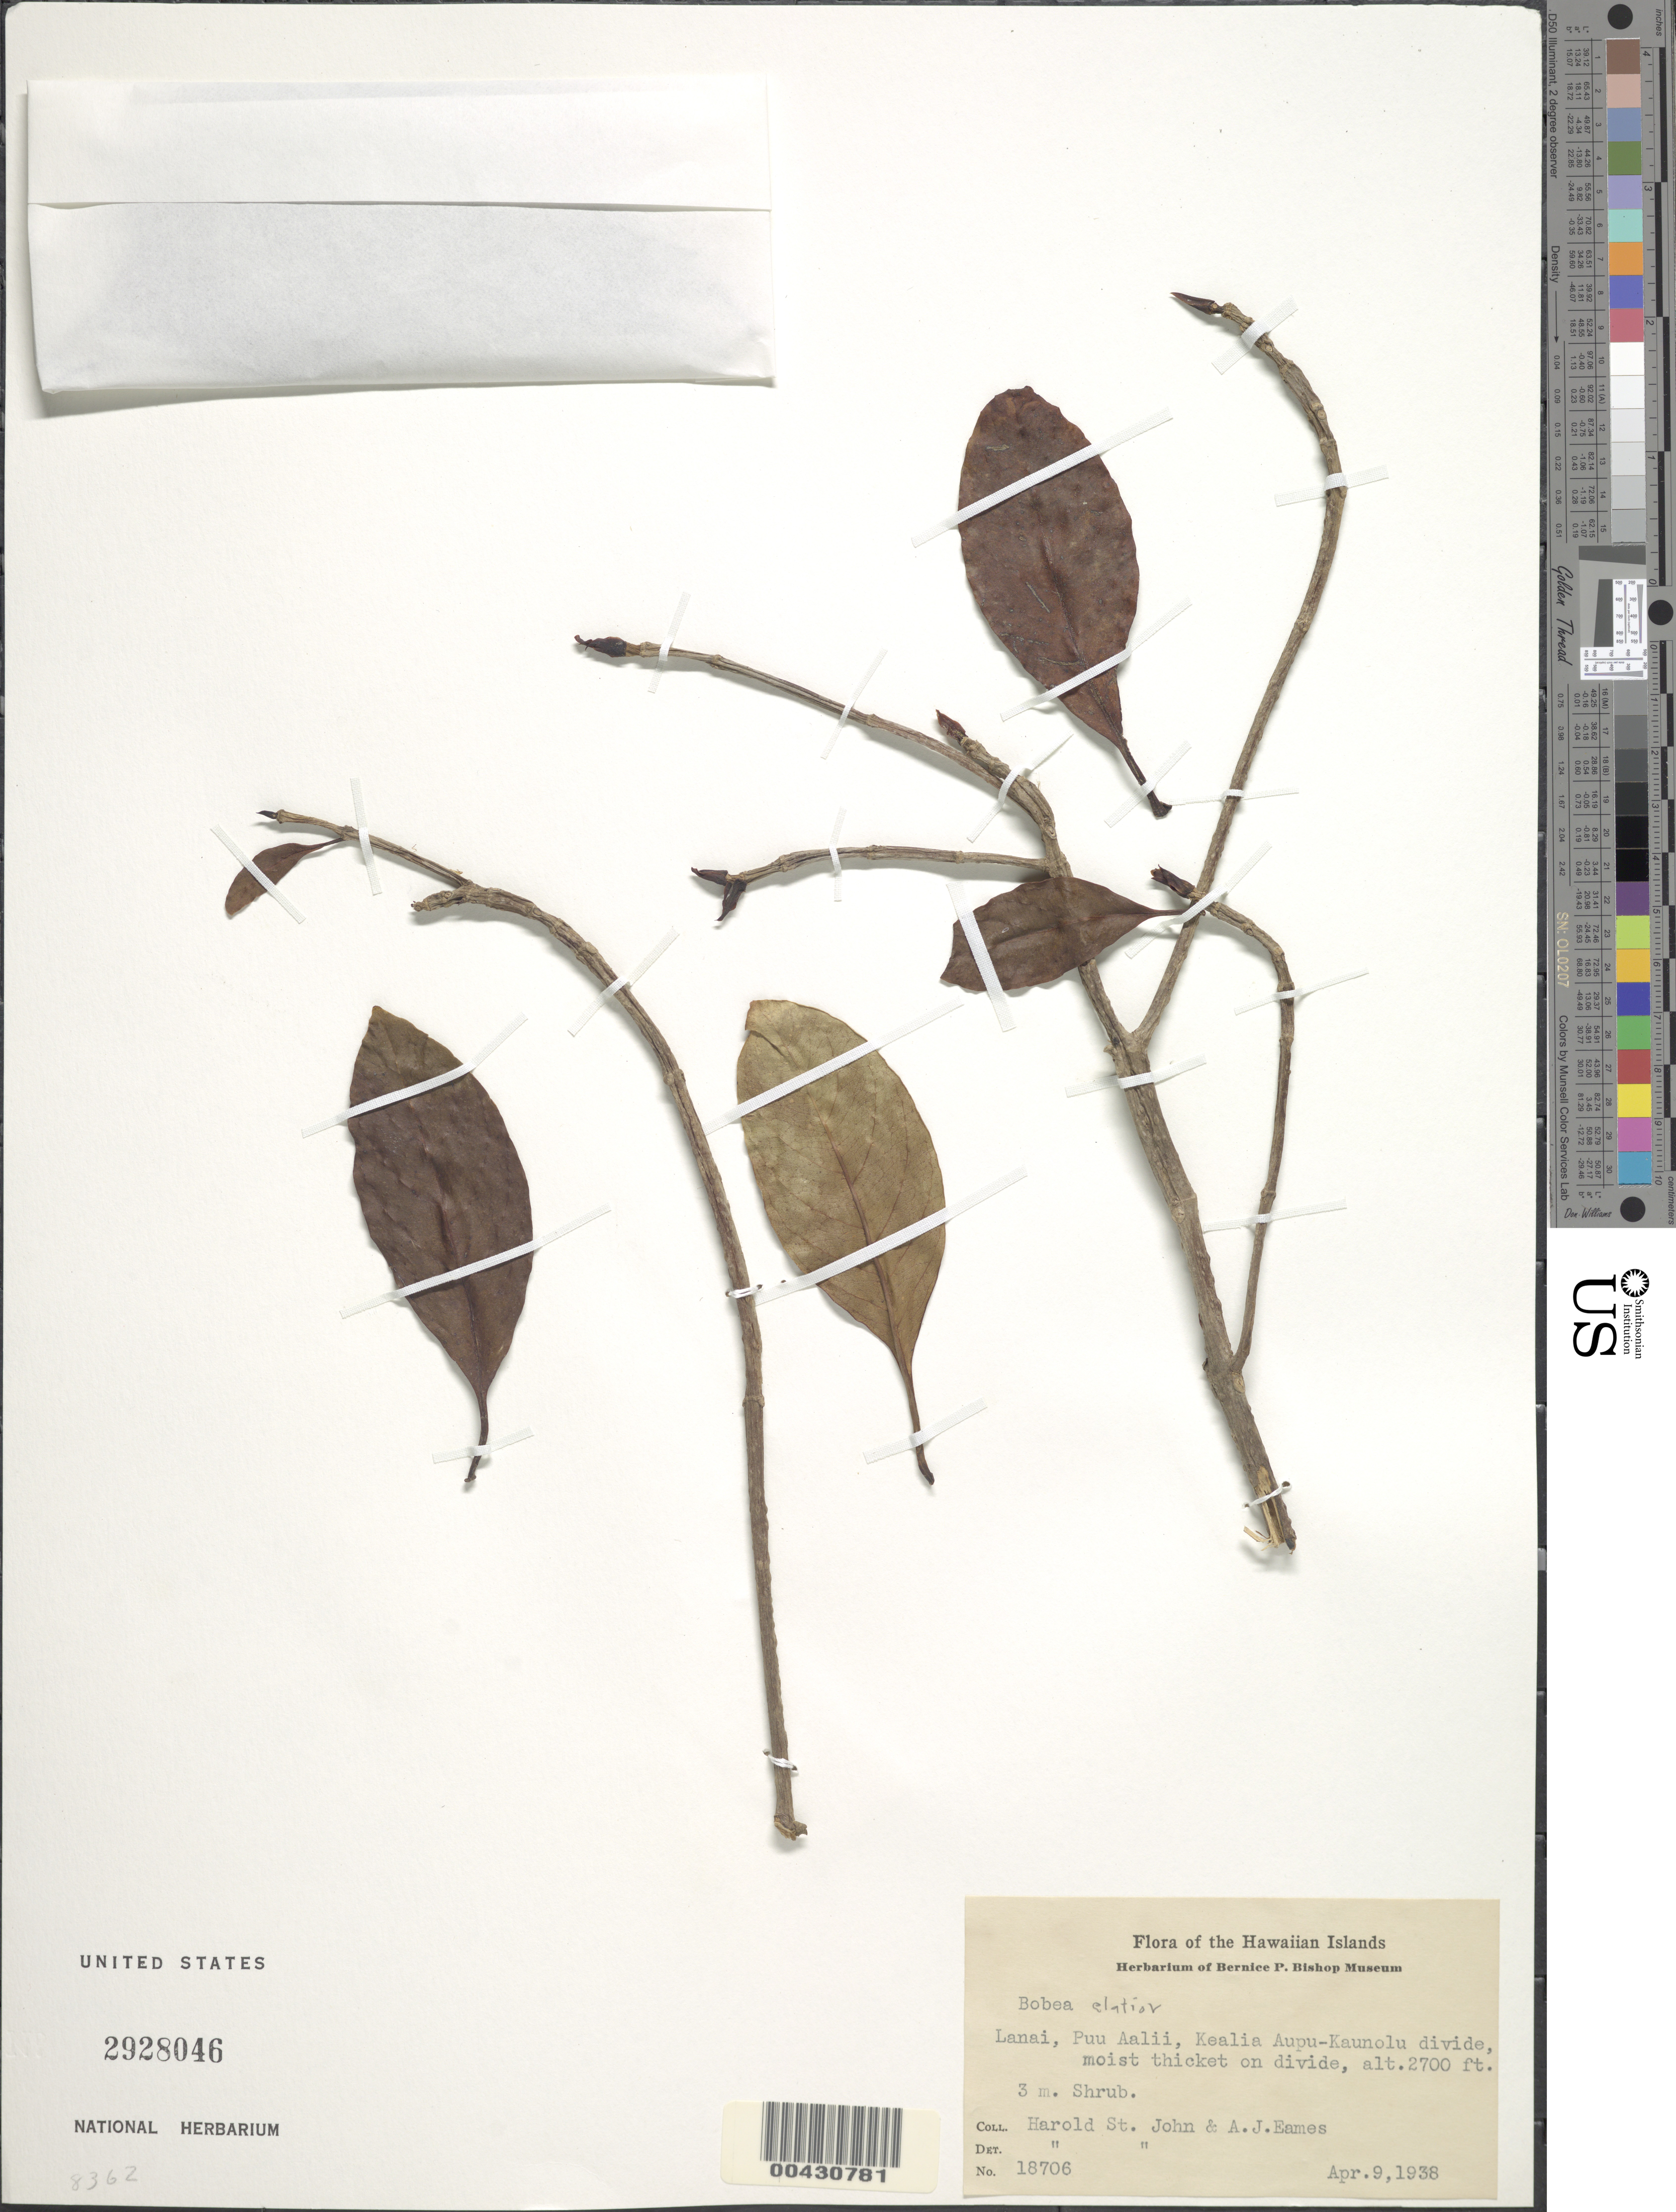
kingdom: Plantae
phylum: Tracheophyta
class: Magnoliopsida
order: Gentianales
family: Rubiaceae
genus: Bobea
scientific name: Bobea elatior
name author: Gaudich.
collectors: H. St. John & A. J. Eames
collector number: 18706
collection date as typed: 9 Apr 1938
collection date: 1938-04-09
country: United States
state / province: Hawaii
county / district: Maui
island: Lana'i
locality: Puu Aalii, Kealia Aupu-Kaunolu divide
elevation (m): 823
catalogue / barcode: US 2928046